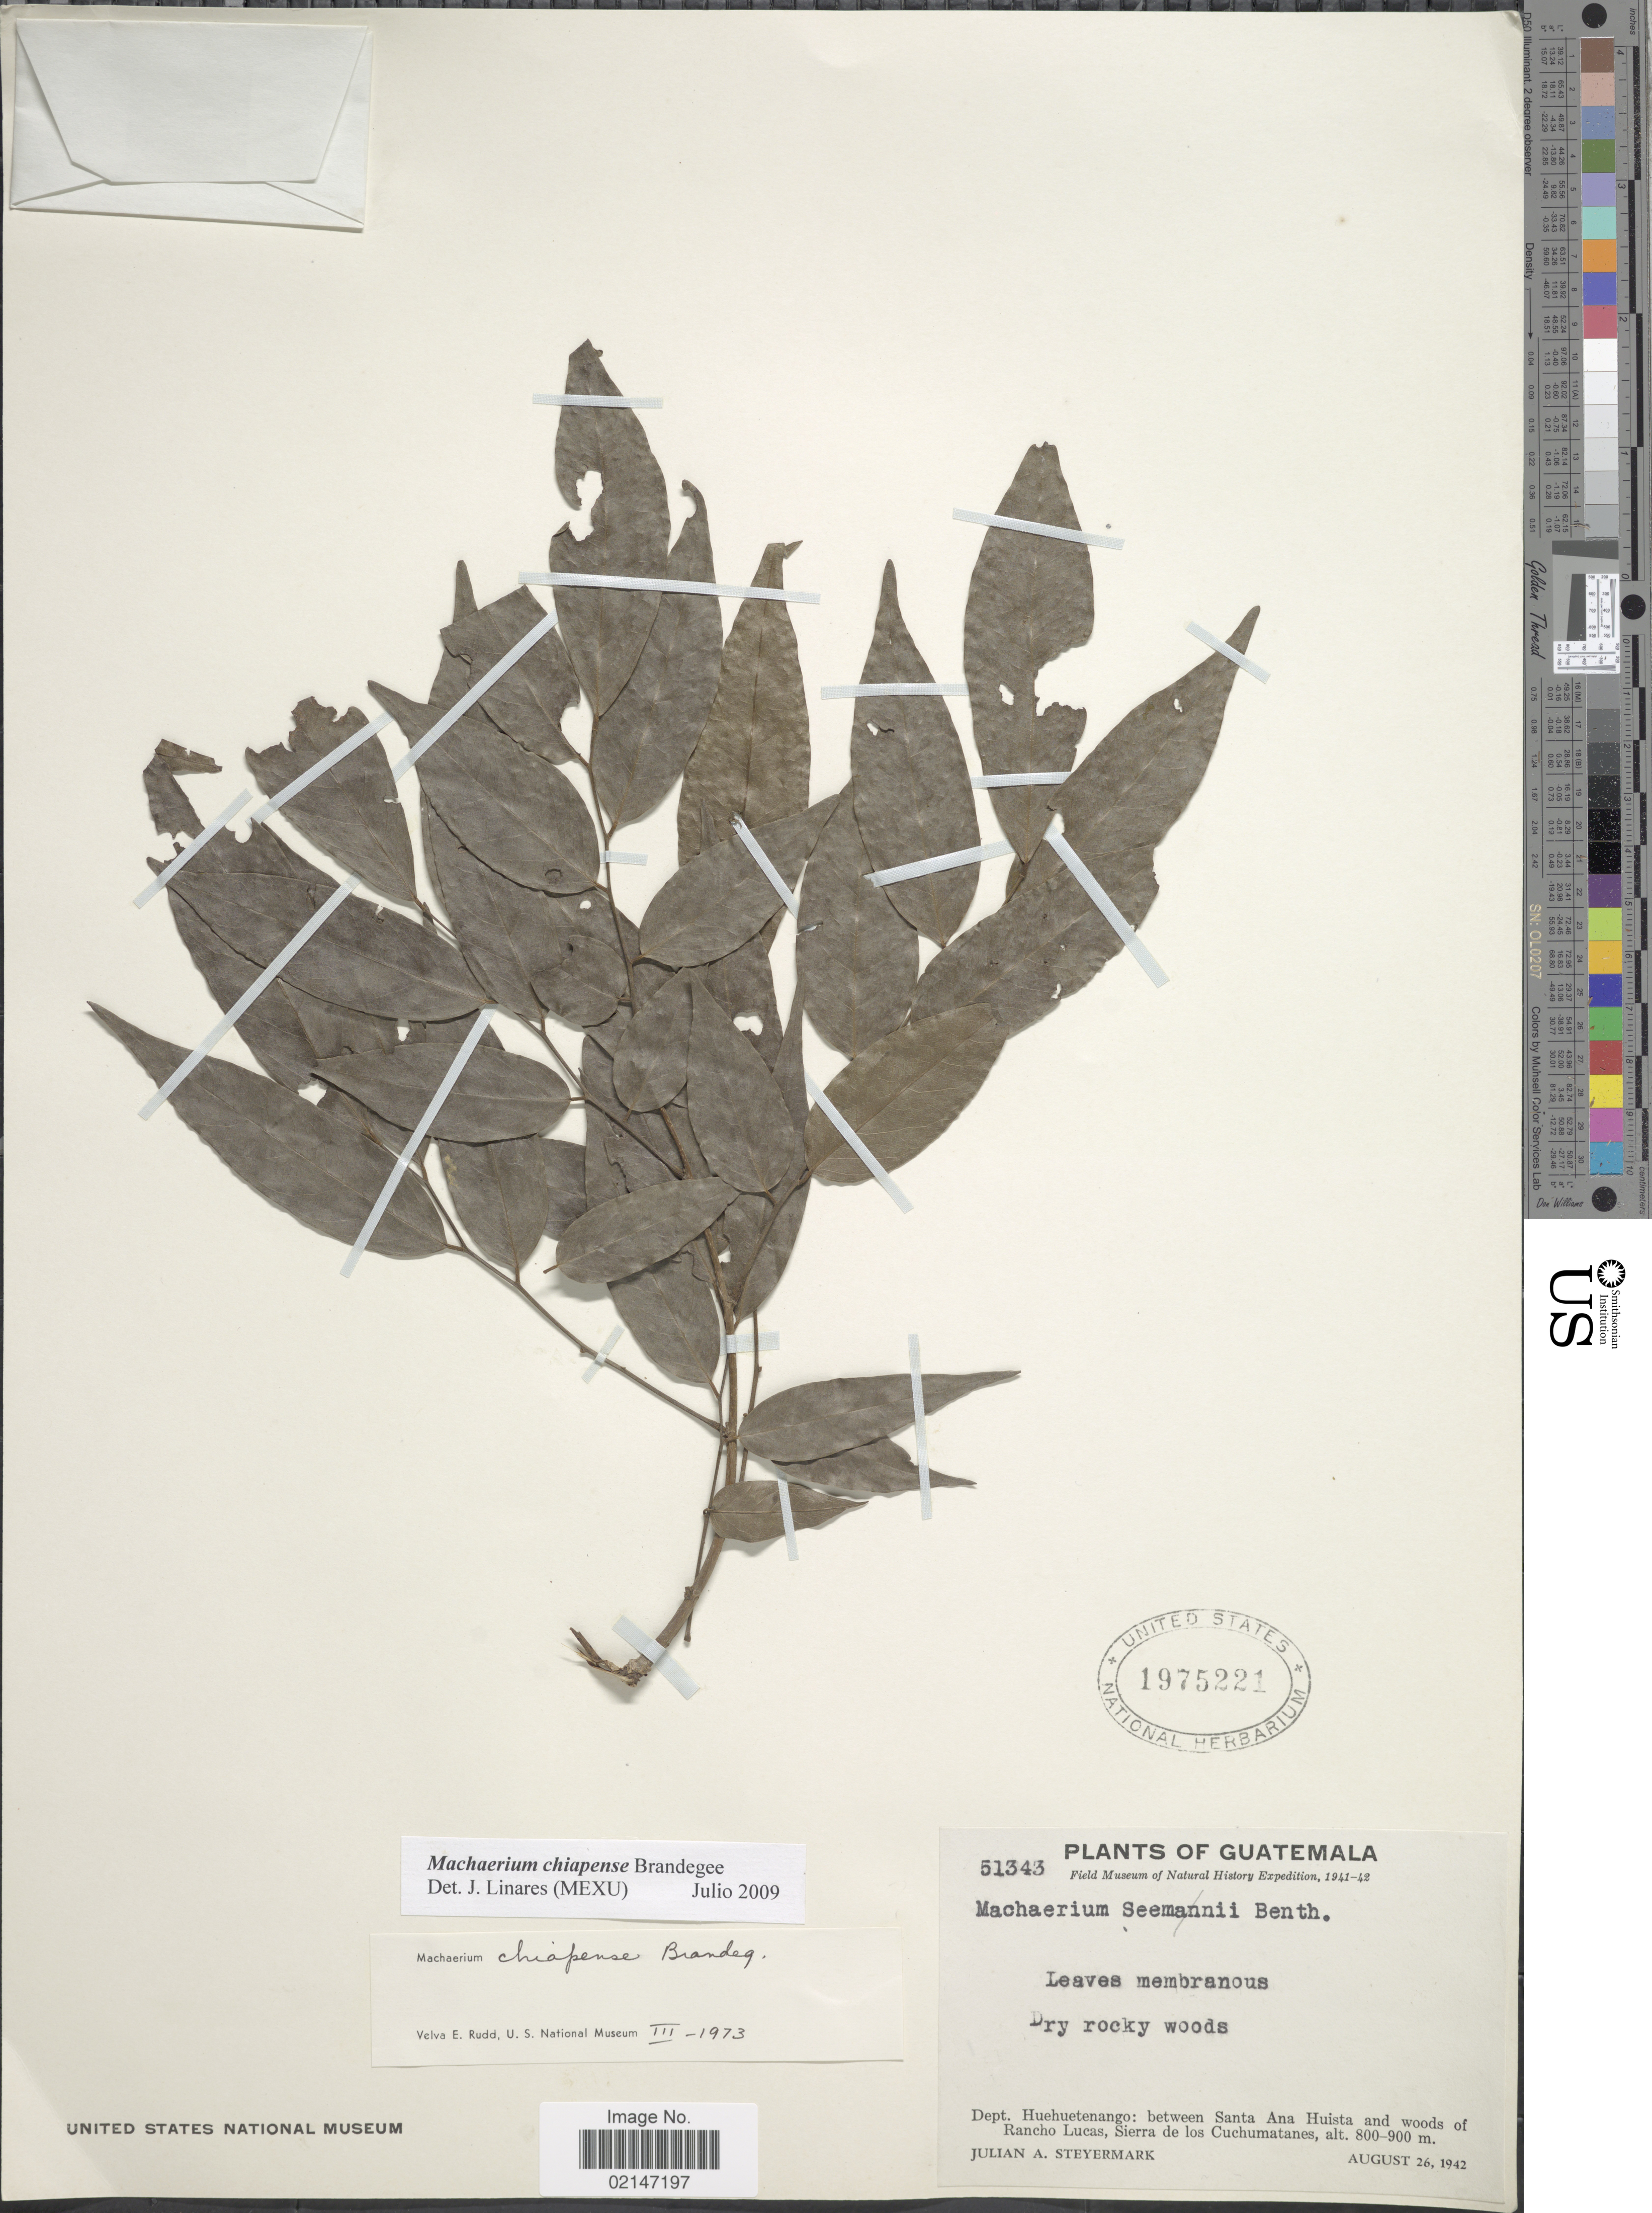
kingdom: Plantae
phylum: Tracheophyta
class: Magnoliopsida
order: Fabales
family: Fabaceae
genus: Machaerium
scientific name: Machaerium chiapense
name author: T.S. Brandg.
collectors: J. Steyermark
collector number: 51343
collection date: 1942-08-26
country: Guatemala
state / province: Huehuetenango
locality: Dept. Huehuetenango: between Santa Ana Huista and woods of Rancho Lucas, Sierra de los Cuchumatanes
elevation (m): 800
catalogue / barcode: US 1975221